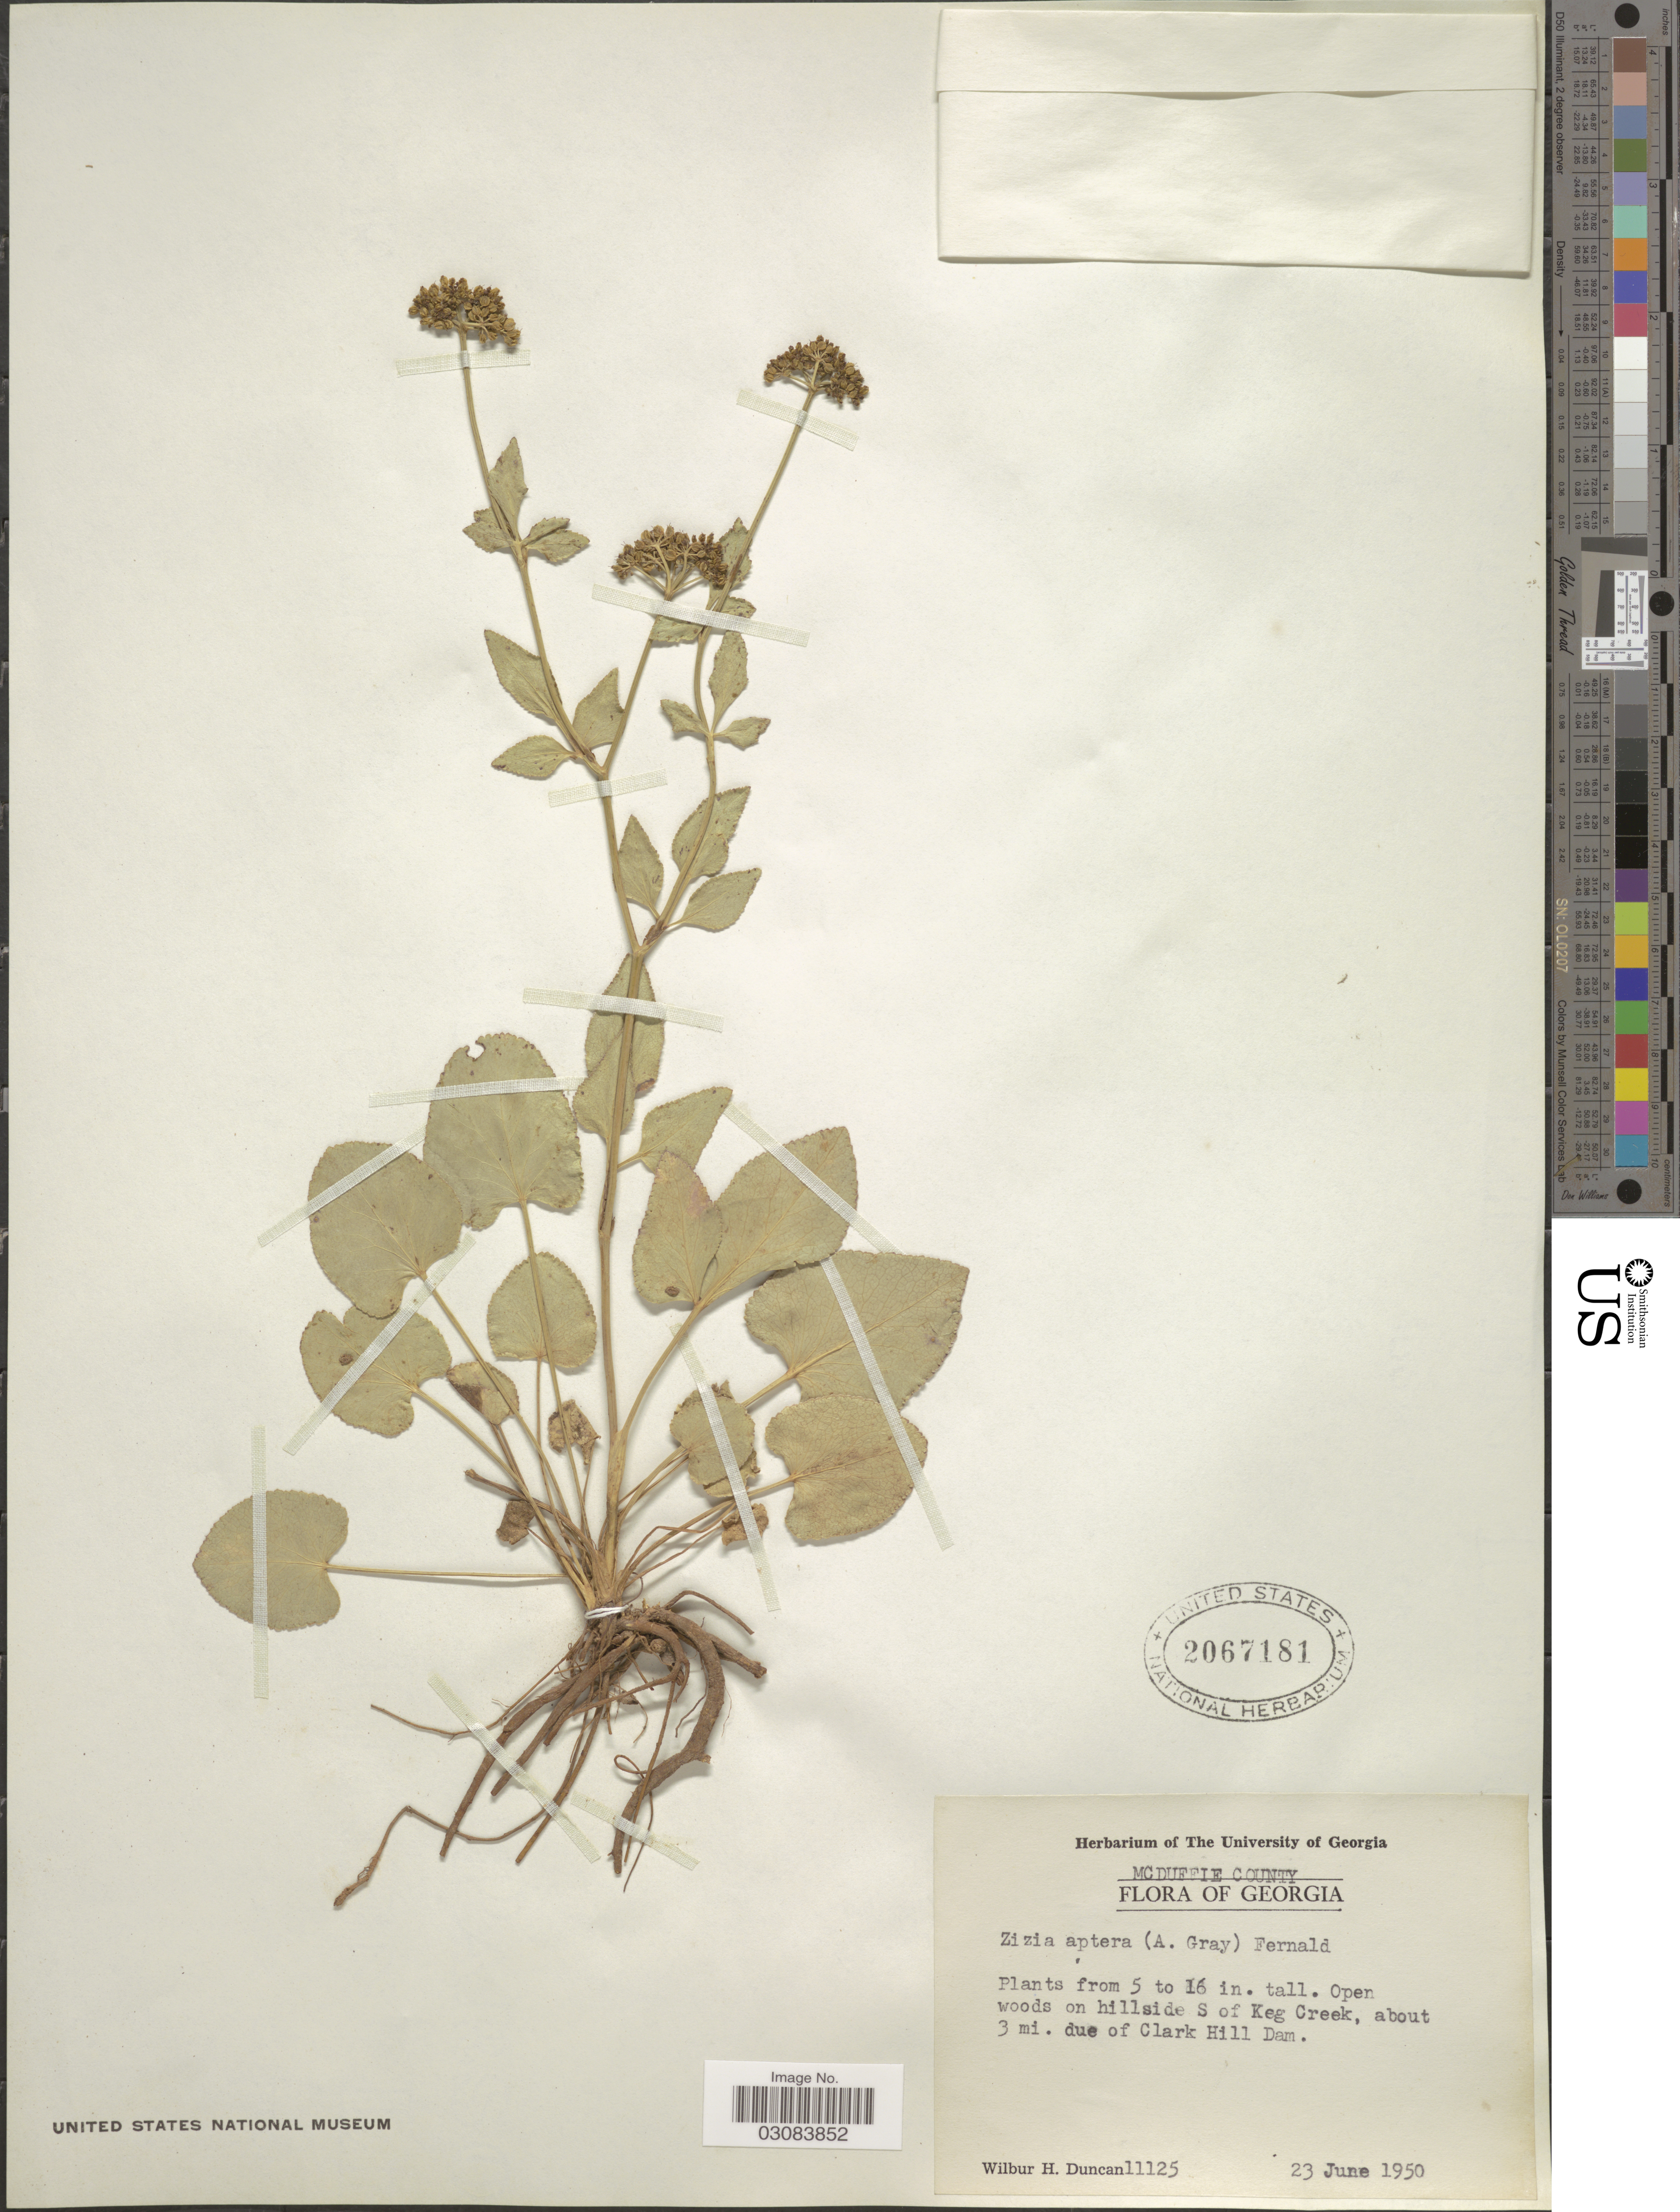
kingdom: Plantae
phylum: Tracheophyta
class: Magnoliopsida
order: Apiales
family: Apiaceae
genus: Zizia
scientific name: Zizia aptera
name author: (A. Gray) Fernald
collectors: W. H. Duncan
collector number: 11125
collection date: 1950-06-23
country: United States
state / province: Georgia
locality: McDuffie County. Open woods on hillside S of Keg Creek, about 3 mi. due of Clark Hill Dam.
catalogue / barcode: US 2067181